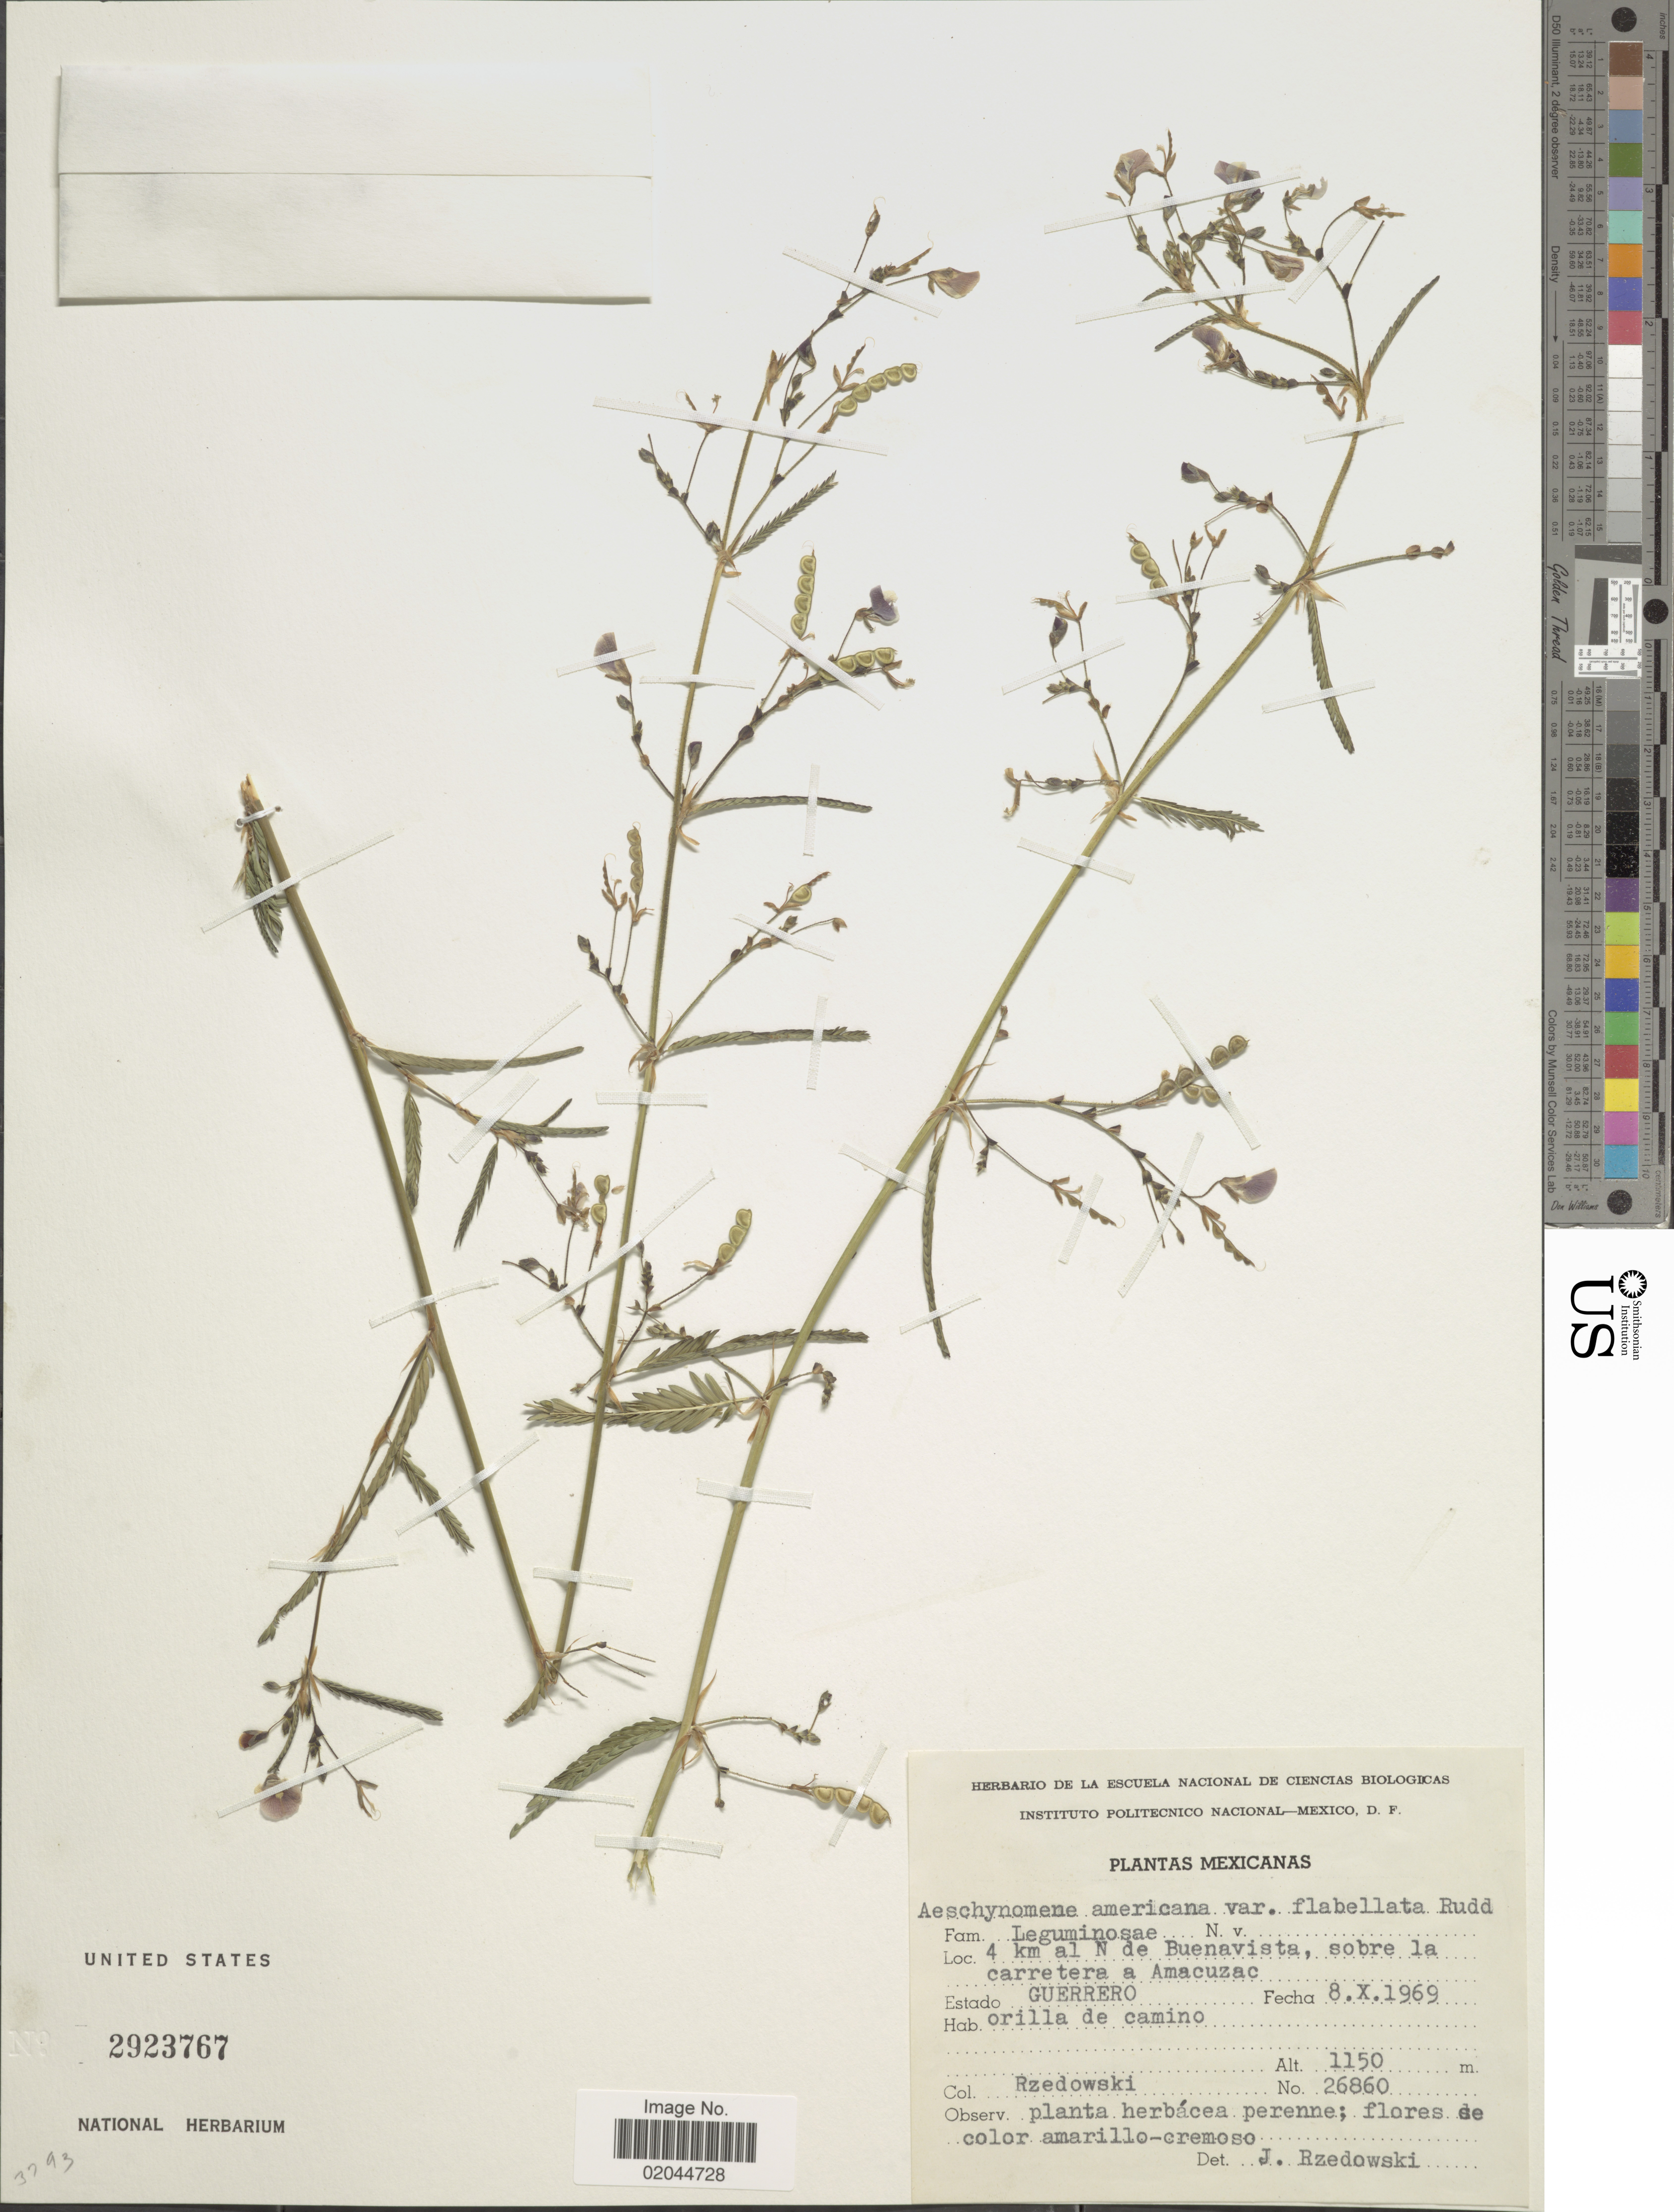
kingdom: Plantae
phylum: Tracheophyta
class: Magnoliopsida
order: Fabales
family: Fabaceae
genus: Aeschynomene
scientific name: Aeschynomene americana var. flabellata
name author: Rudd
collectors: Rzedowski, --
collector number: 26860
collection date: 1969-10-08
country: Mexico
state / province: Guerrero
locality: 4 km al N de Buenavista, sobre la carretera a Amacuzac, Estado Guerrero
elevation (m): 1150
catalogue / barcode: US 2923767